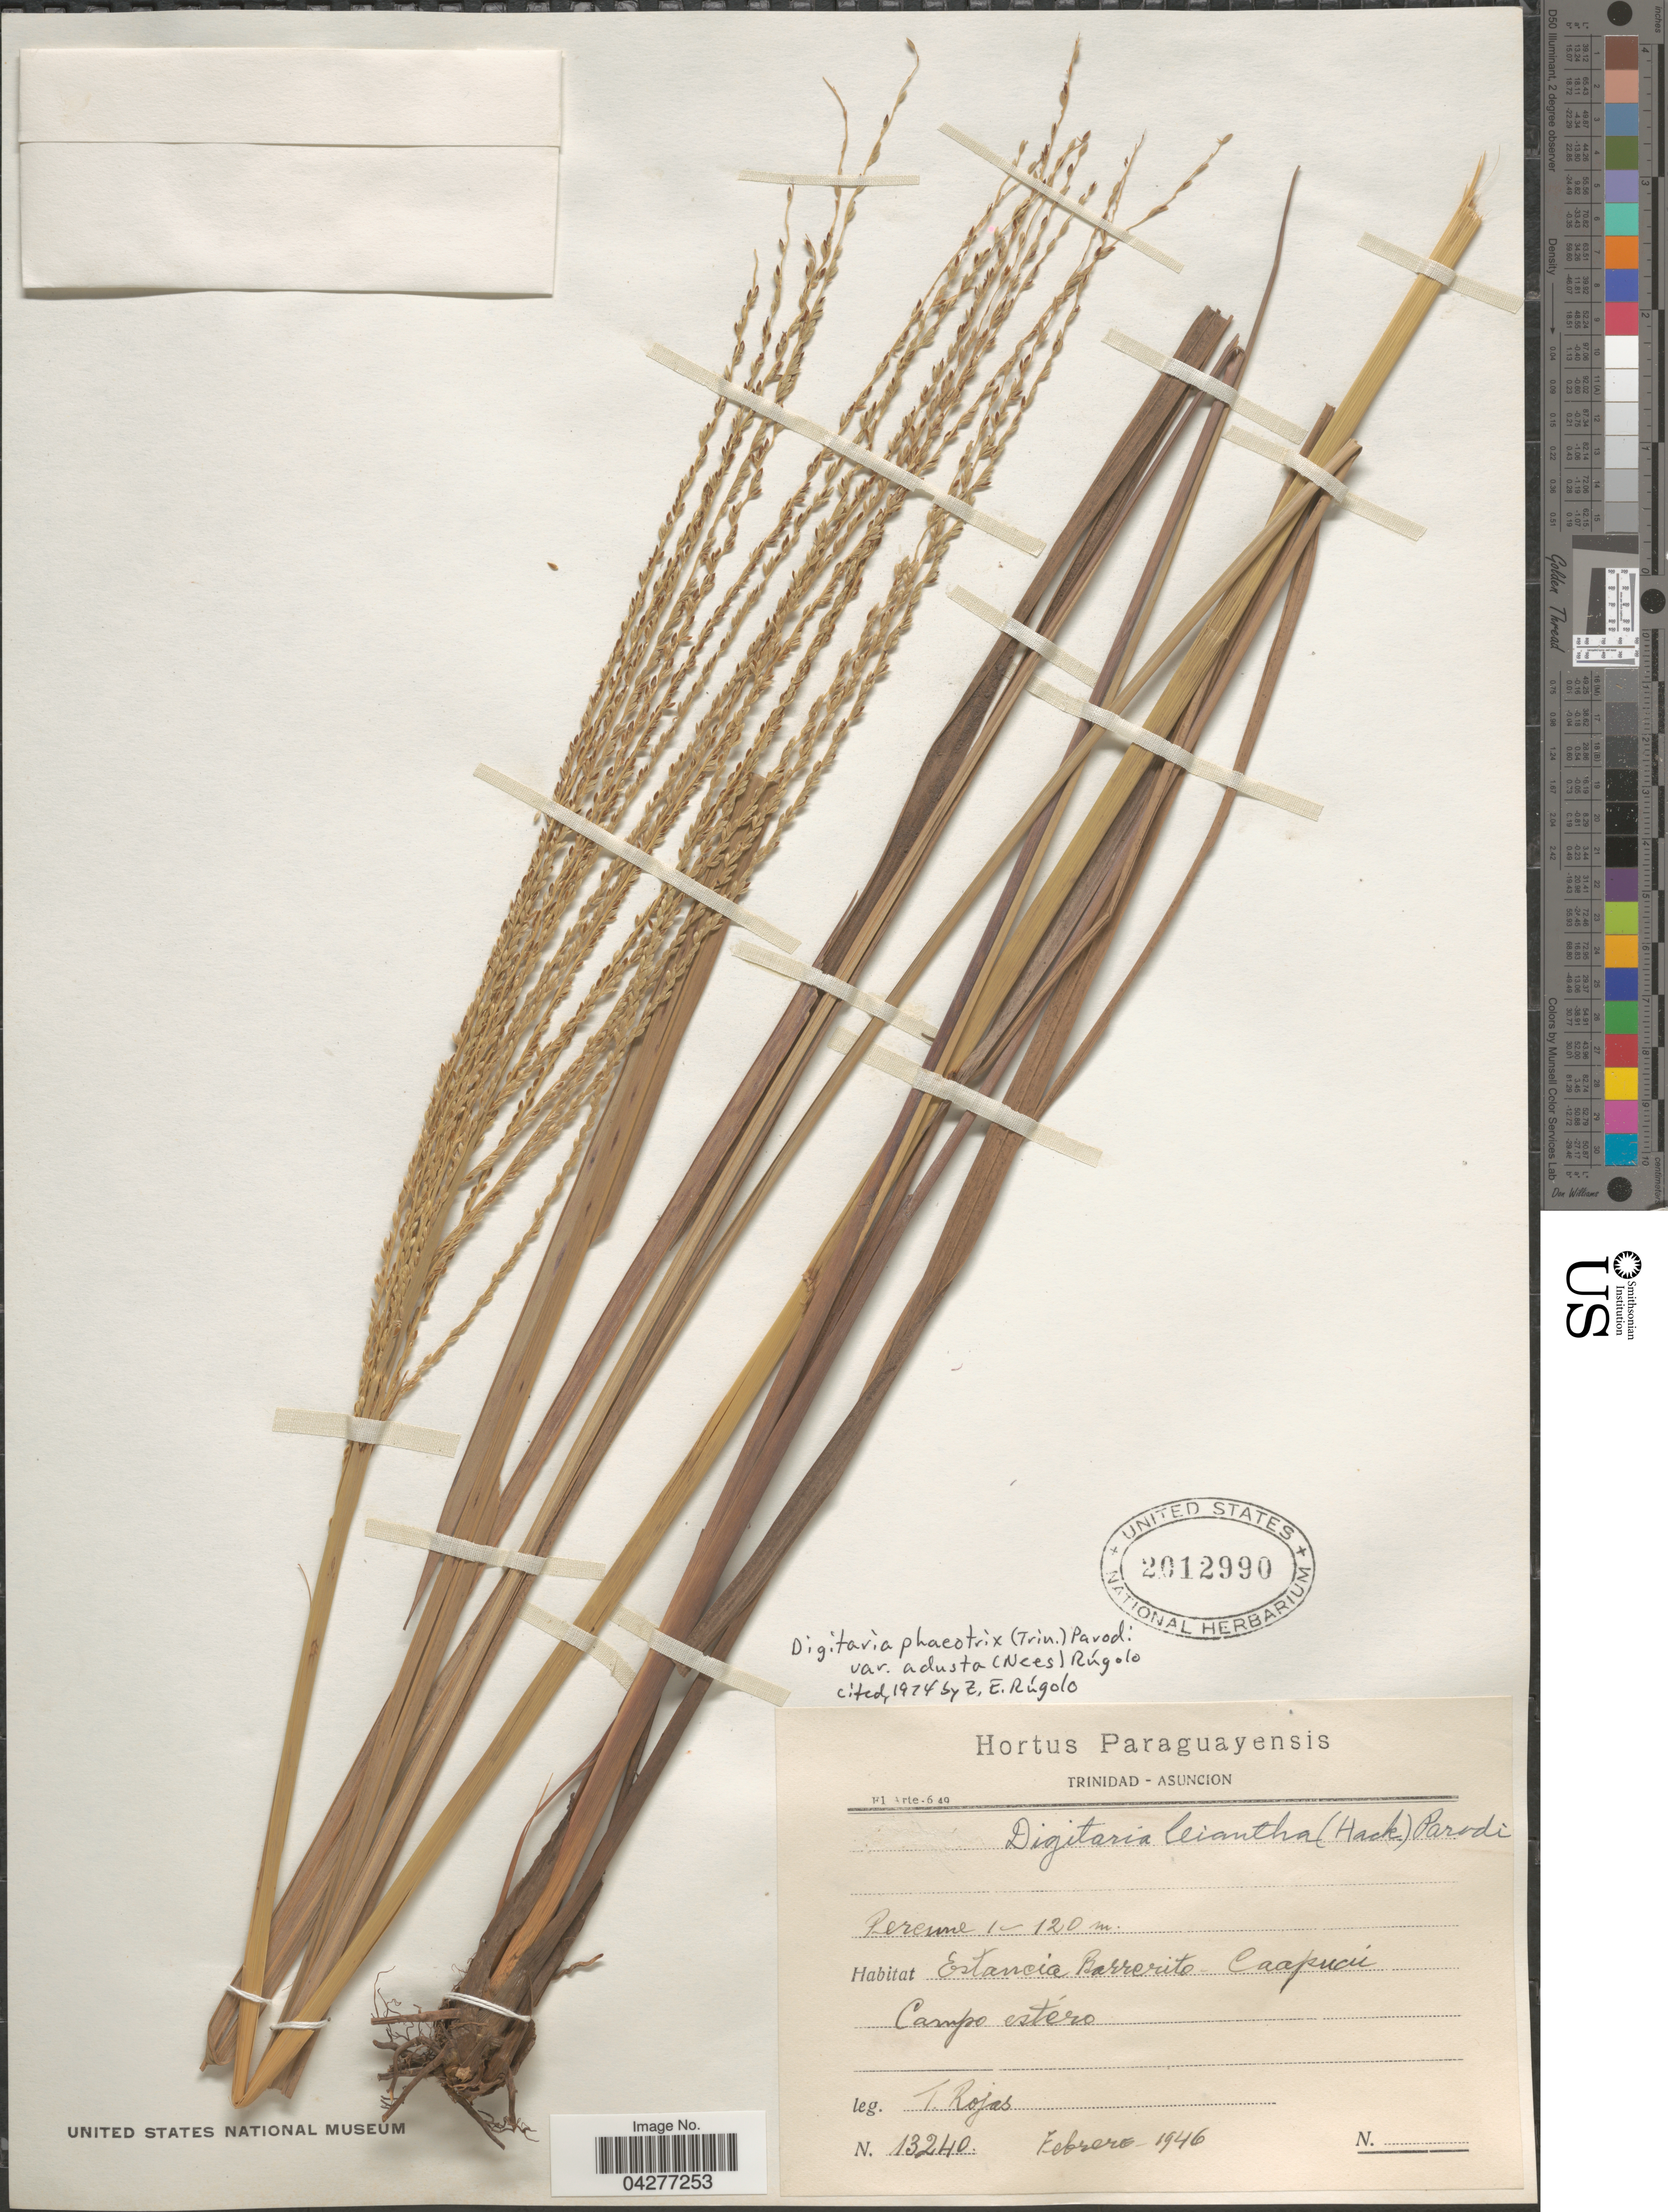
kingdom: Plantae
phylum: Tracheophyta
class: Liliopsida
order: Poales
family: Poaceae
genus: Digitaria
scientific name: Digitaria phaeothrix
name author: (Trin.) Parodi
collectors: T. Rojas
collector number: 13240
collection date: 1946-02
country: Paraguay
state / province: Asuncion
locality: Estancia Barrerito Caapucú. Campo estéro.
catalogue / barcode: US 2012990